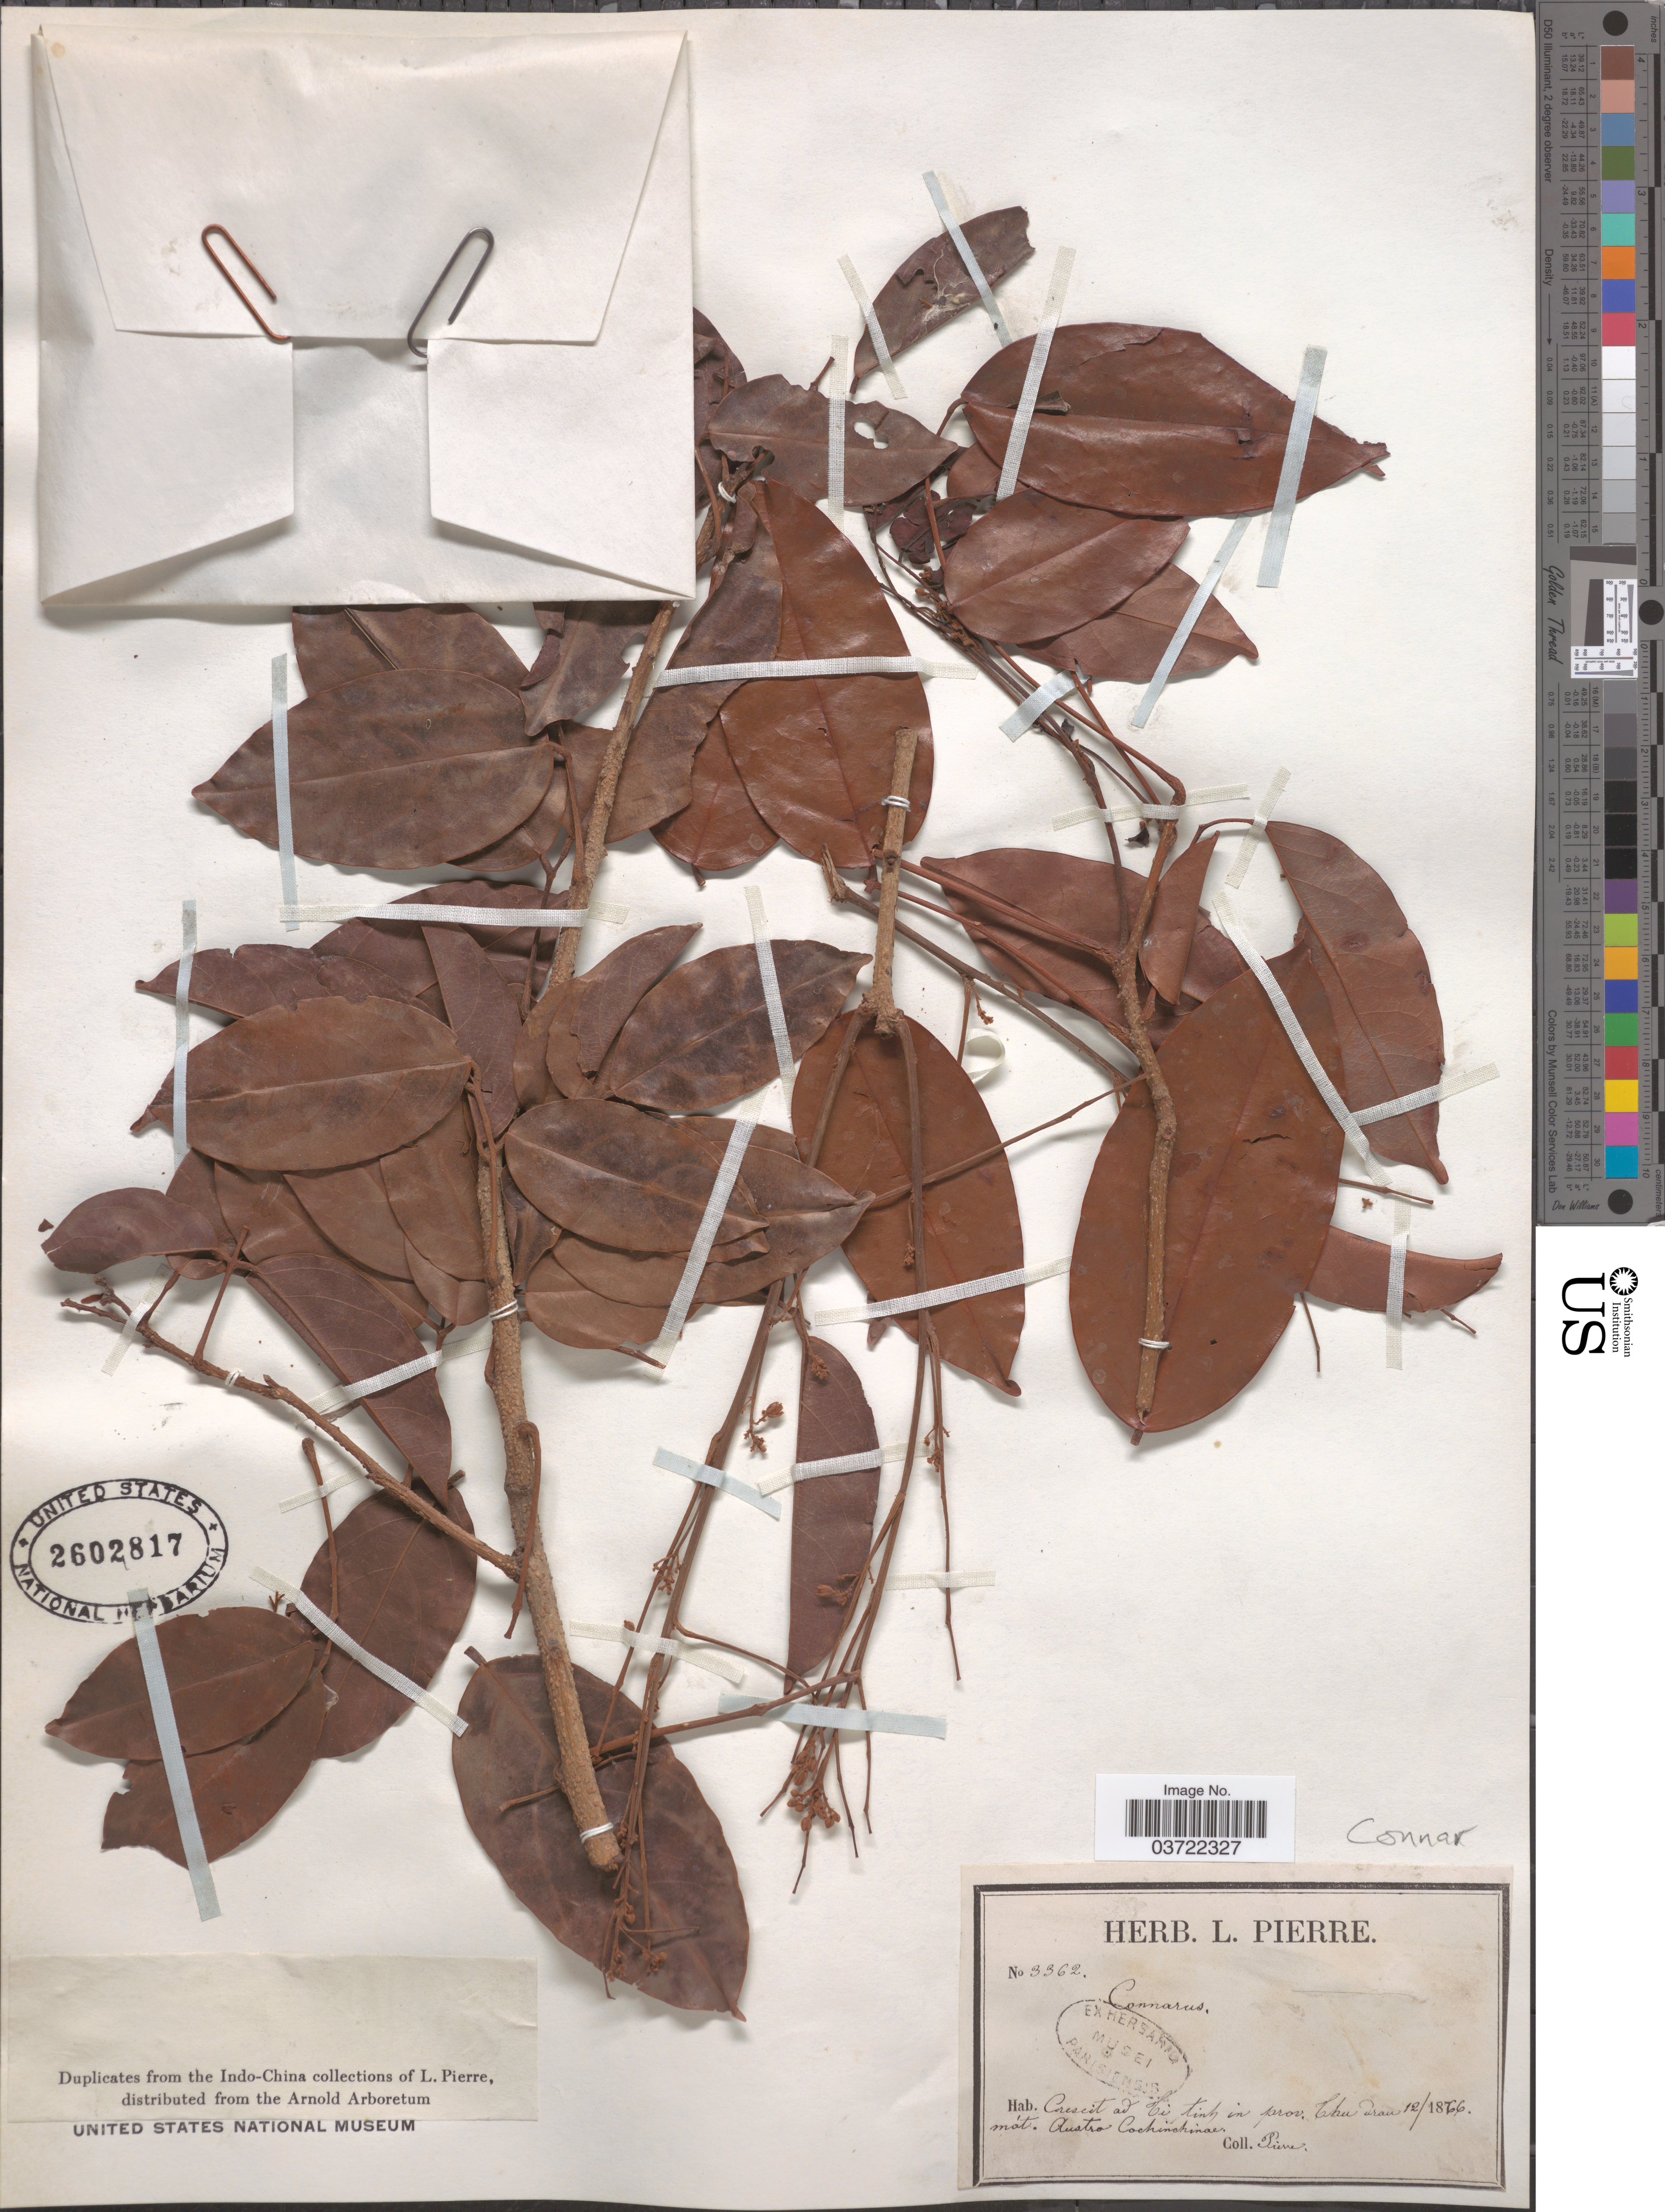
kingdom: Plantae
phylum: Tracheophyta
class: Magnoliopsida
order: Oxalidales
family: Connaraceae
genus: Connarus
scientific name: Connarus sp.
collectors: L. Pierre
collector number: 3362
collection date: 1866-12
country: Vietnam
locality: Crescit ad Ci tinh in prov. Chu Tran mát. Austro Cochinchinae.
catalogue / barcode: US 2602817